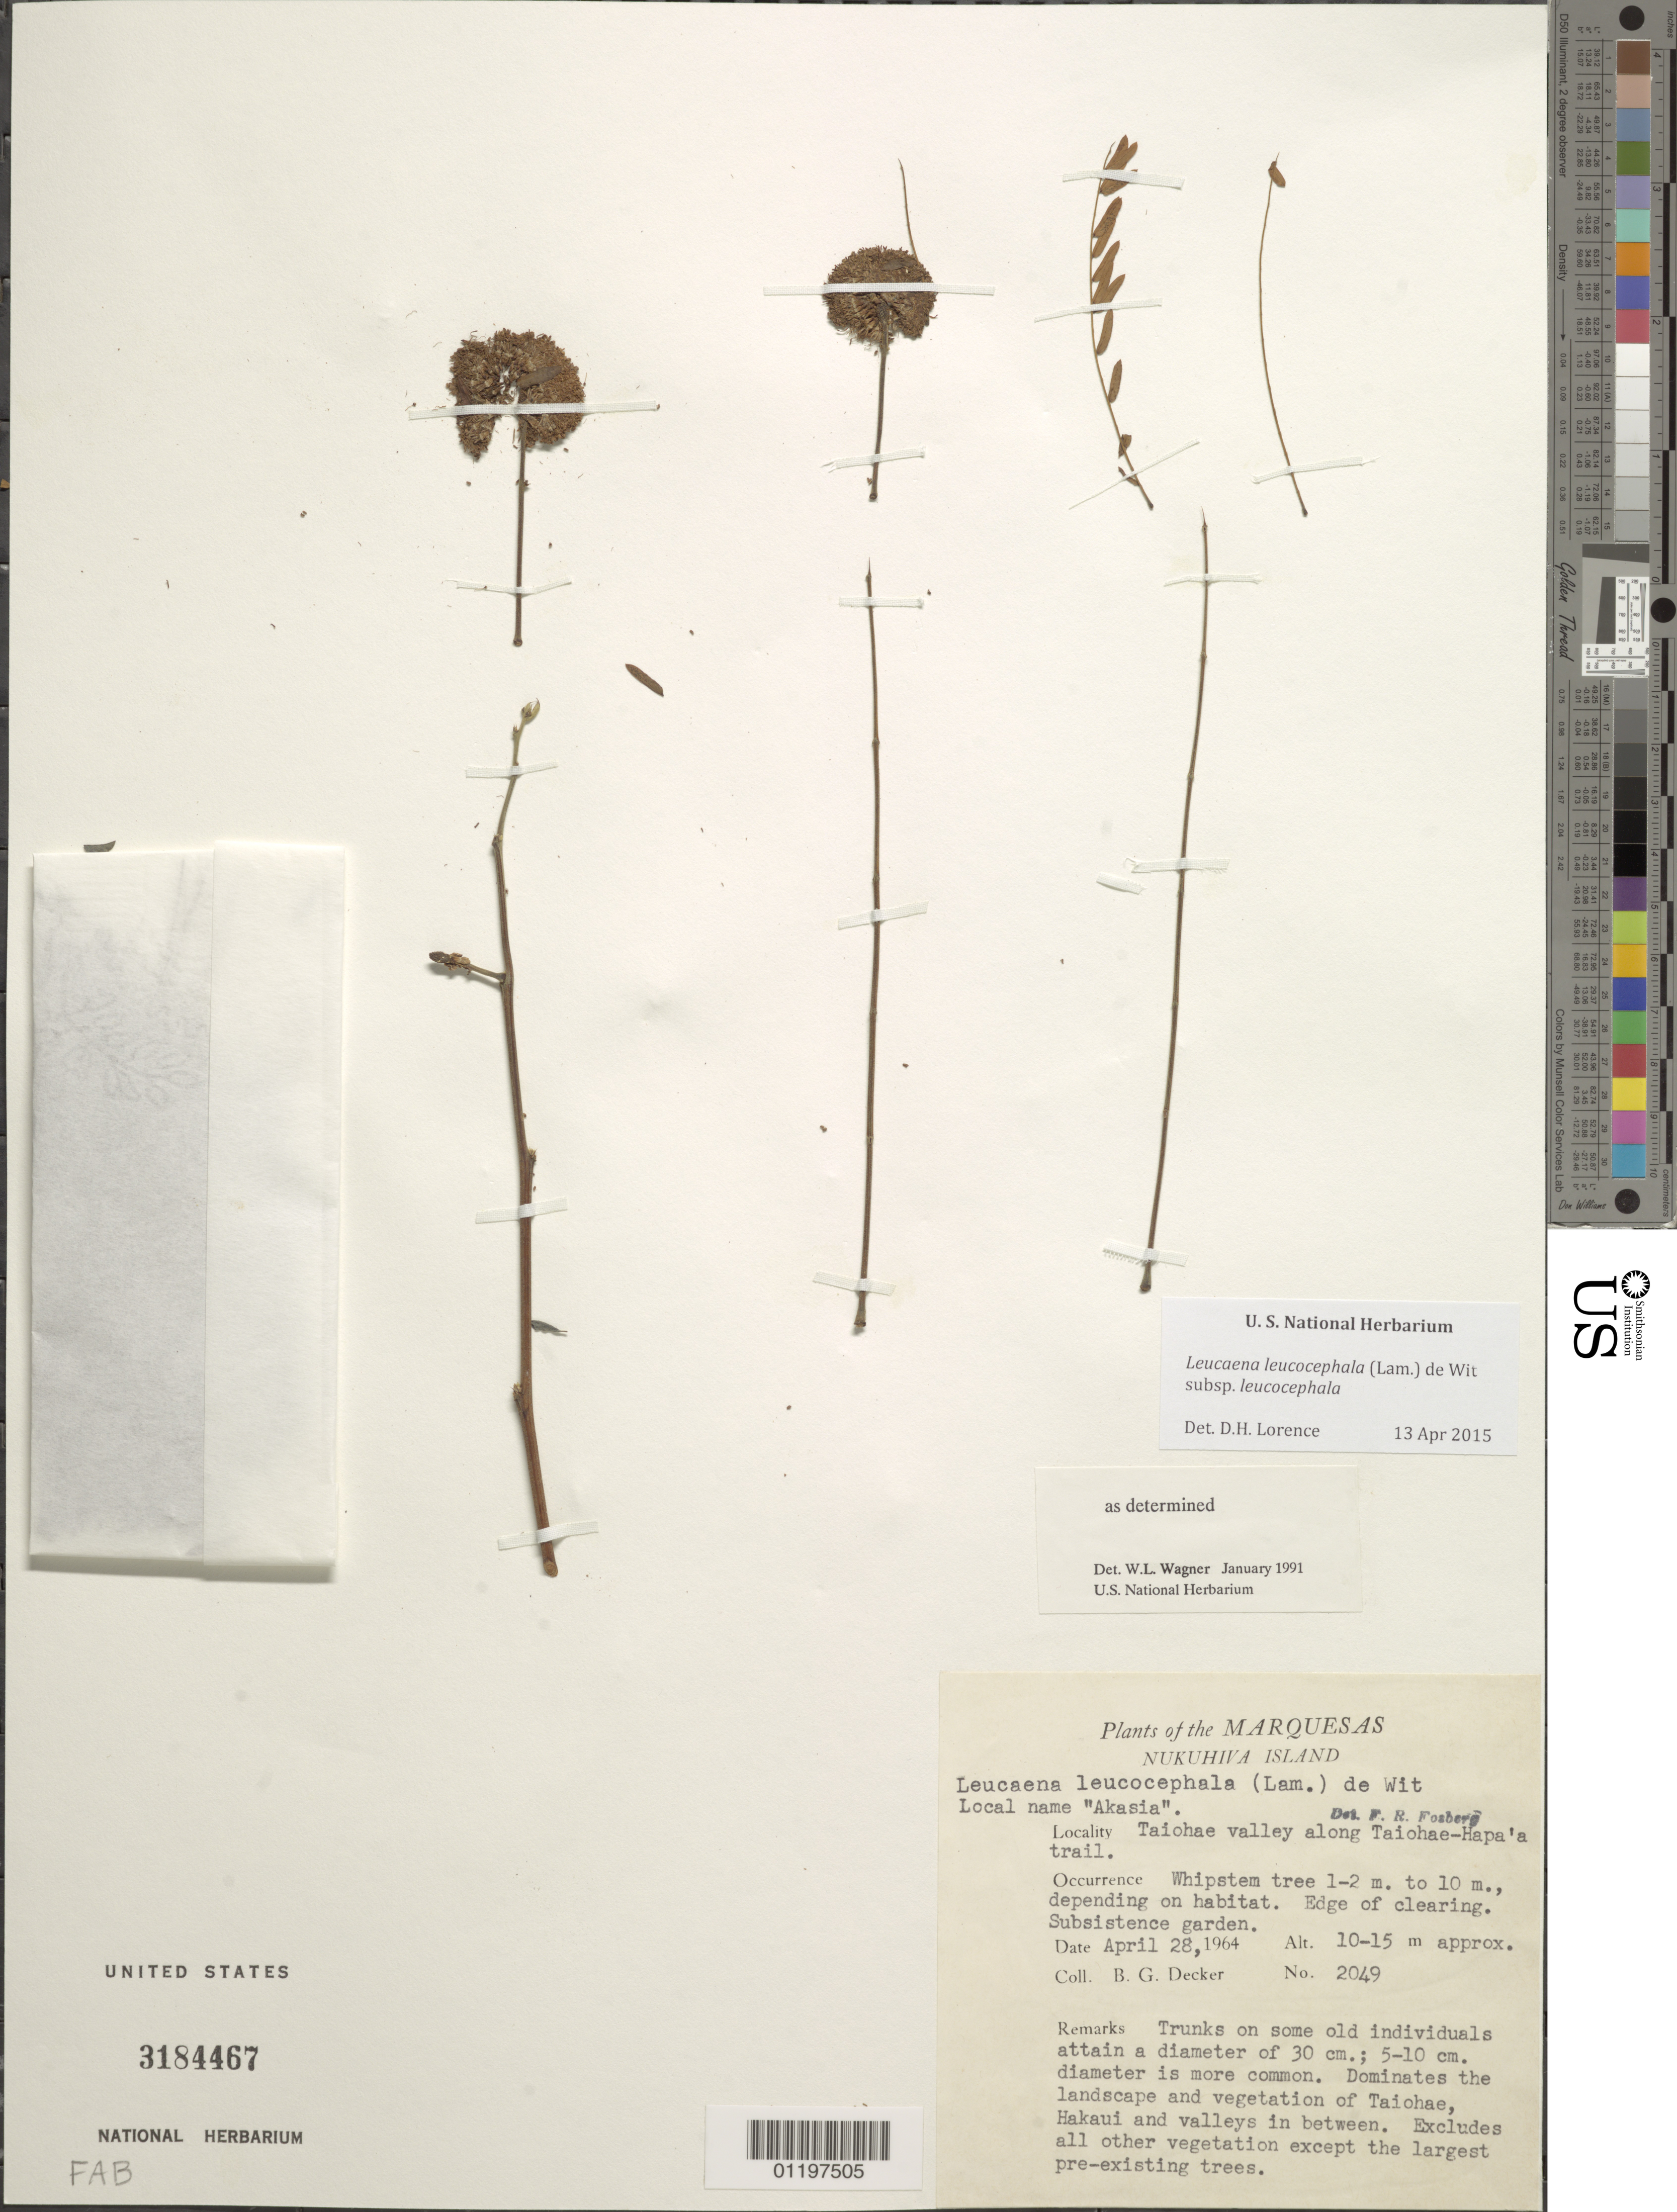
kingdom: Plantae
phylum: Tracheophyta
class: Magnoliopsida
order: Fabales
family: Fabaceae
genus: Leucaena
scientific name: Leucaena leucocephala subsp. leucocephala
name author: (Lam.) de Wit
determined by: Lorence, David H., (PTBG), National Tropical Botanical Garden (UNITED STATES)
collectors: B. G. Decker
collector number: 2049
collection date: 1964-04-28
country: French Polynesia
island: Nuku Hiva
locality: Taiohae Valley along Taiohae-Hapa'a Trail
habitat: Edge of clearing, subsistence garden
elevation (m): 10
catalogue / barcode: US 3184467